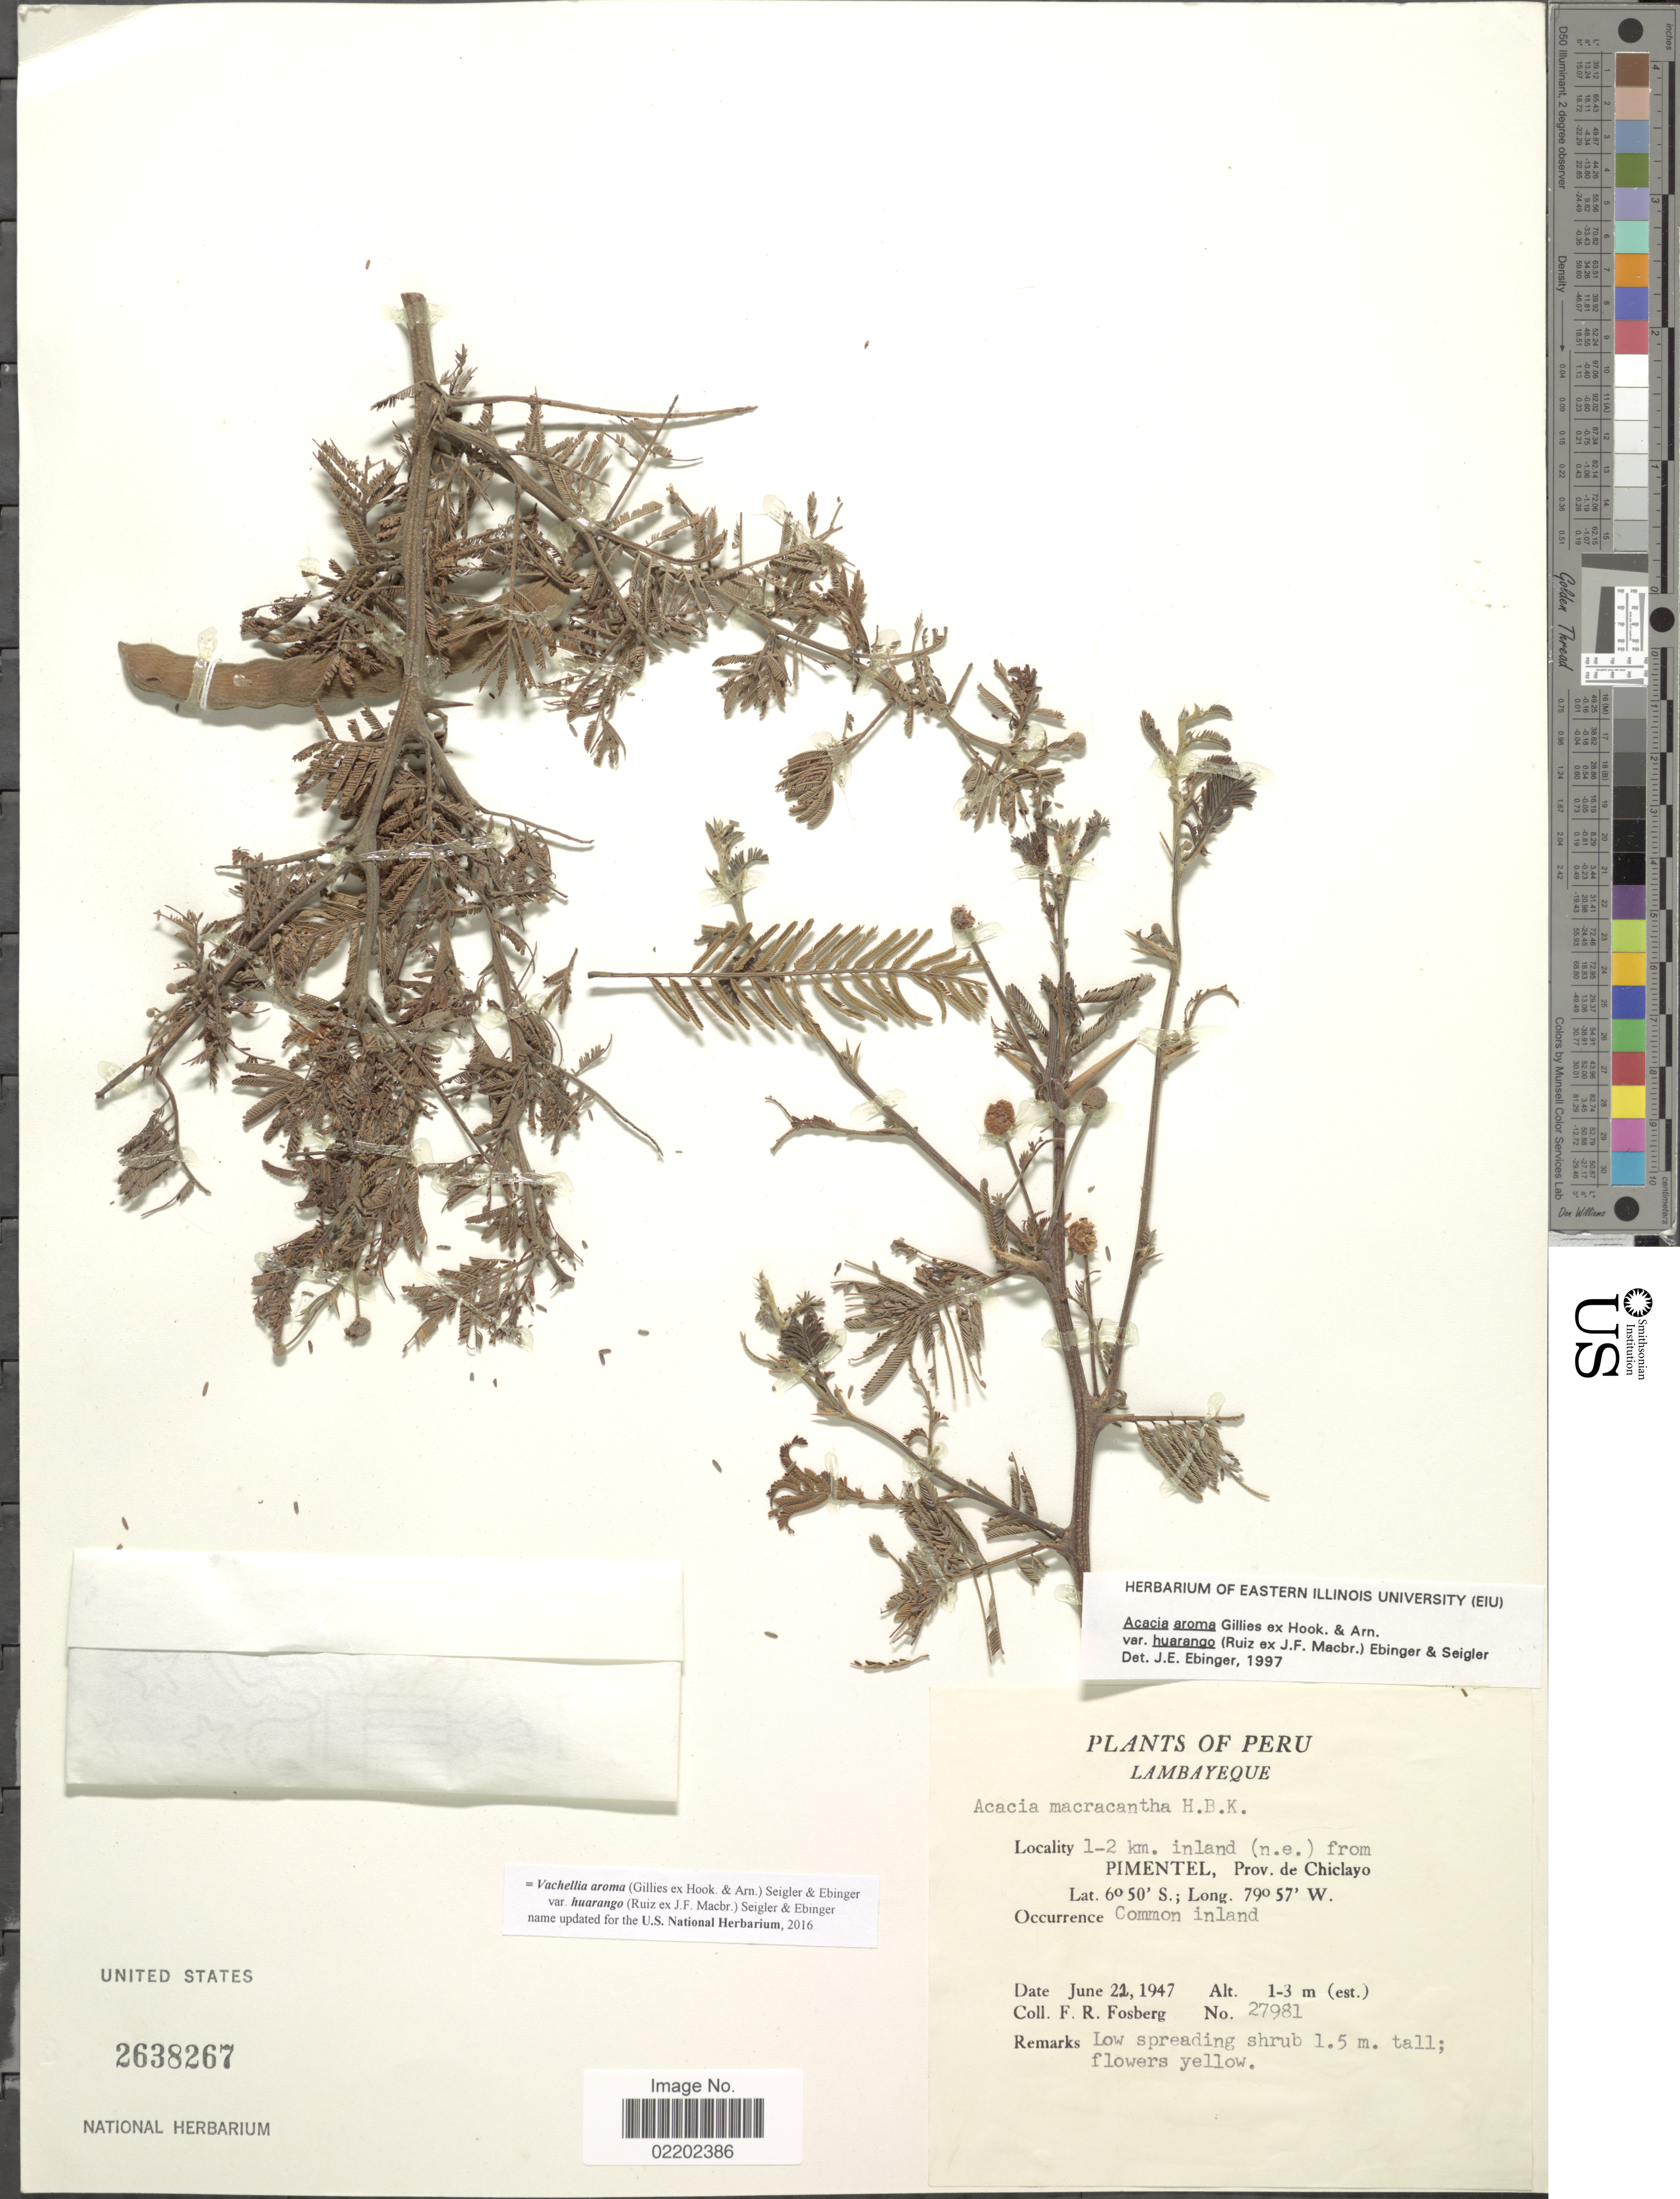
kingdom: Plantae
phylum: Tracheophyta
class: Magnoliopsida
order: Fabales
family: Fabaceae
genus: Vachellia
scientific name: Vachellia aroma var. huarango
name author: (Ruiz ex J.F. Macbr.) Seigler & Ebinger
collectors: F. R. Fosberg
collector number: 27981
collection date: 1947-06-21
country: Peru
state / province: Lambayeque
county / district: Chiclayo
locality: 1-2 km. inland (n.e.) from Pimentel, Prov de Chiclayo, Common inland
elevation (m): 1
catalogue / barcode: US 2638267